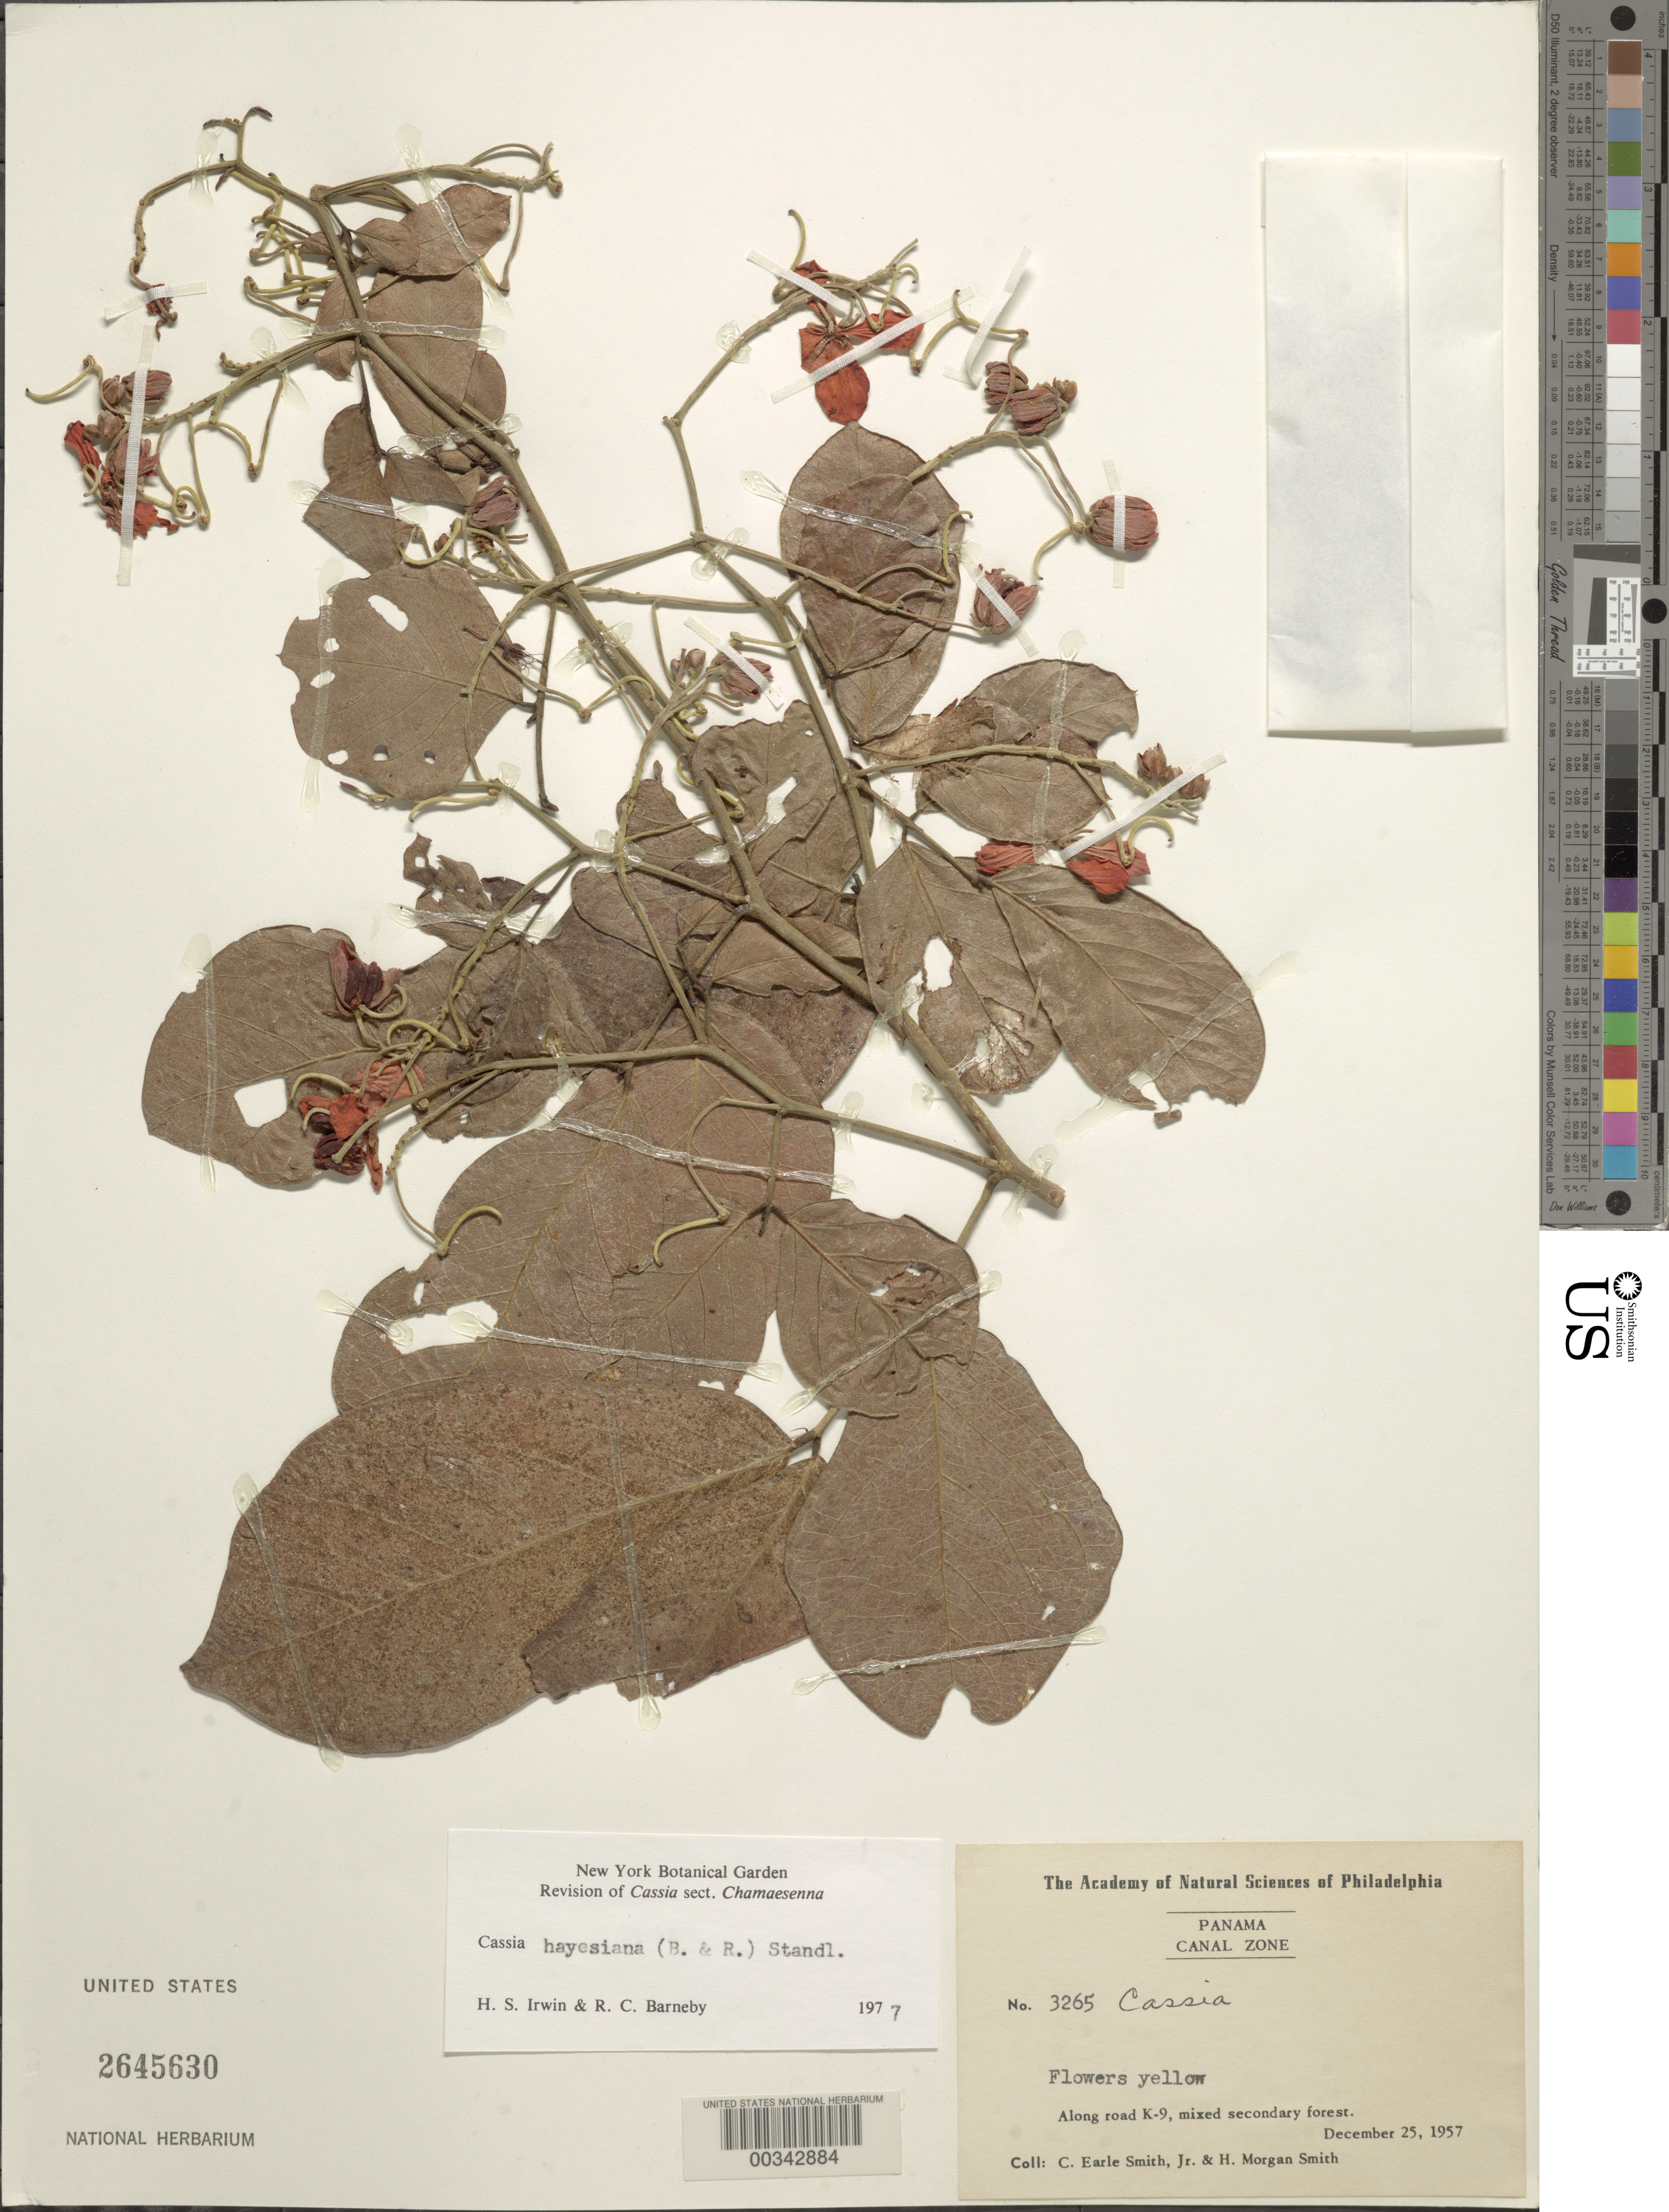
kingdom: Plantae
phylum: Tracheophyta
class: Magnoliopsida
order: Fabales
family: Fabaceae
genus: Senna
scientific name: Senna hayesiana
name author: (Britton & Rose) H.S. Irwin & Barneby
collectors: C. E. Smith Jr. & H. M. Smith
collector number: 3265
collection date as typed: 25 Dec 1957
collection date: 1957-12-25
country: Panama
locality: Along road K-9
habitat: Mixed secondary forest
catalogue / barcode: US 2645630